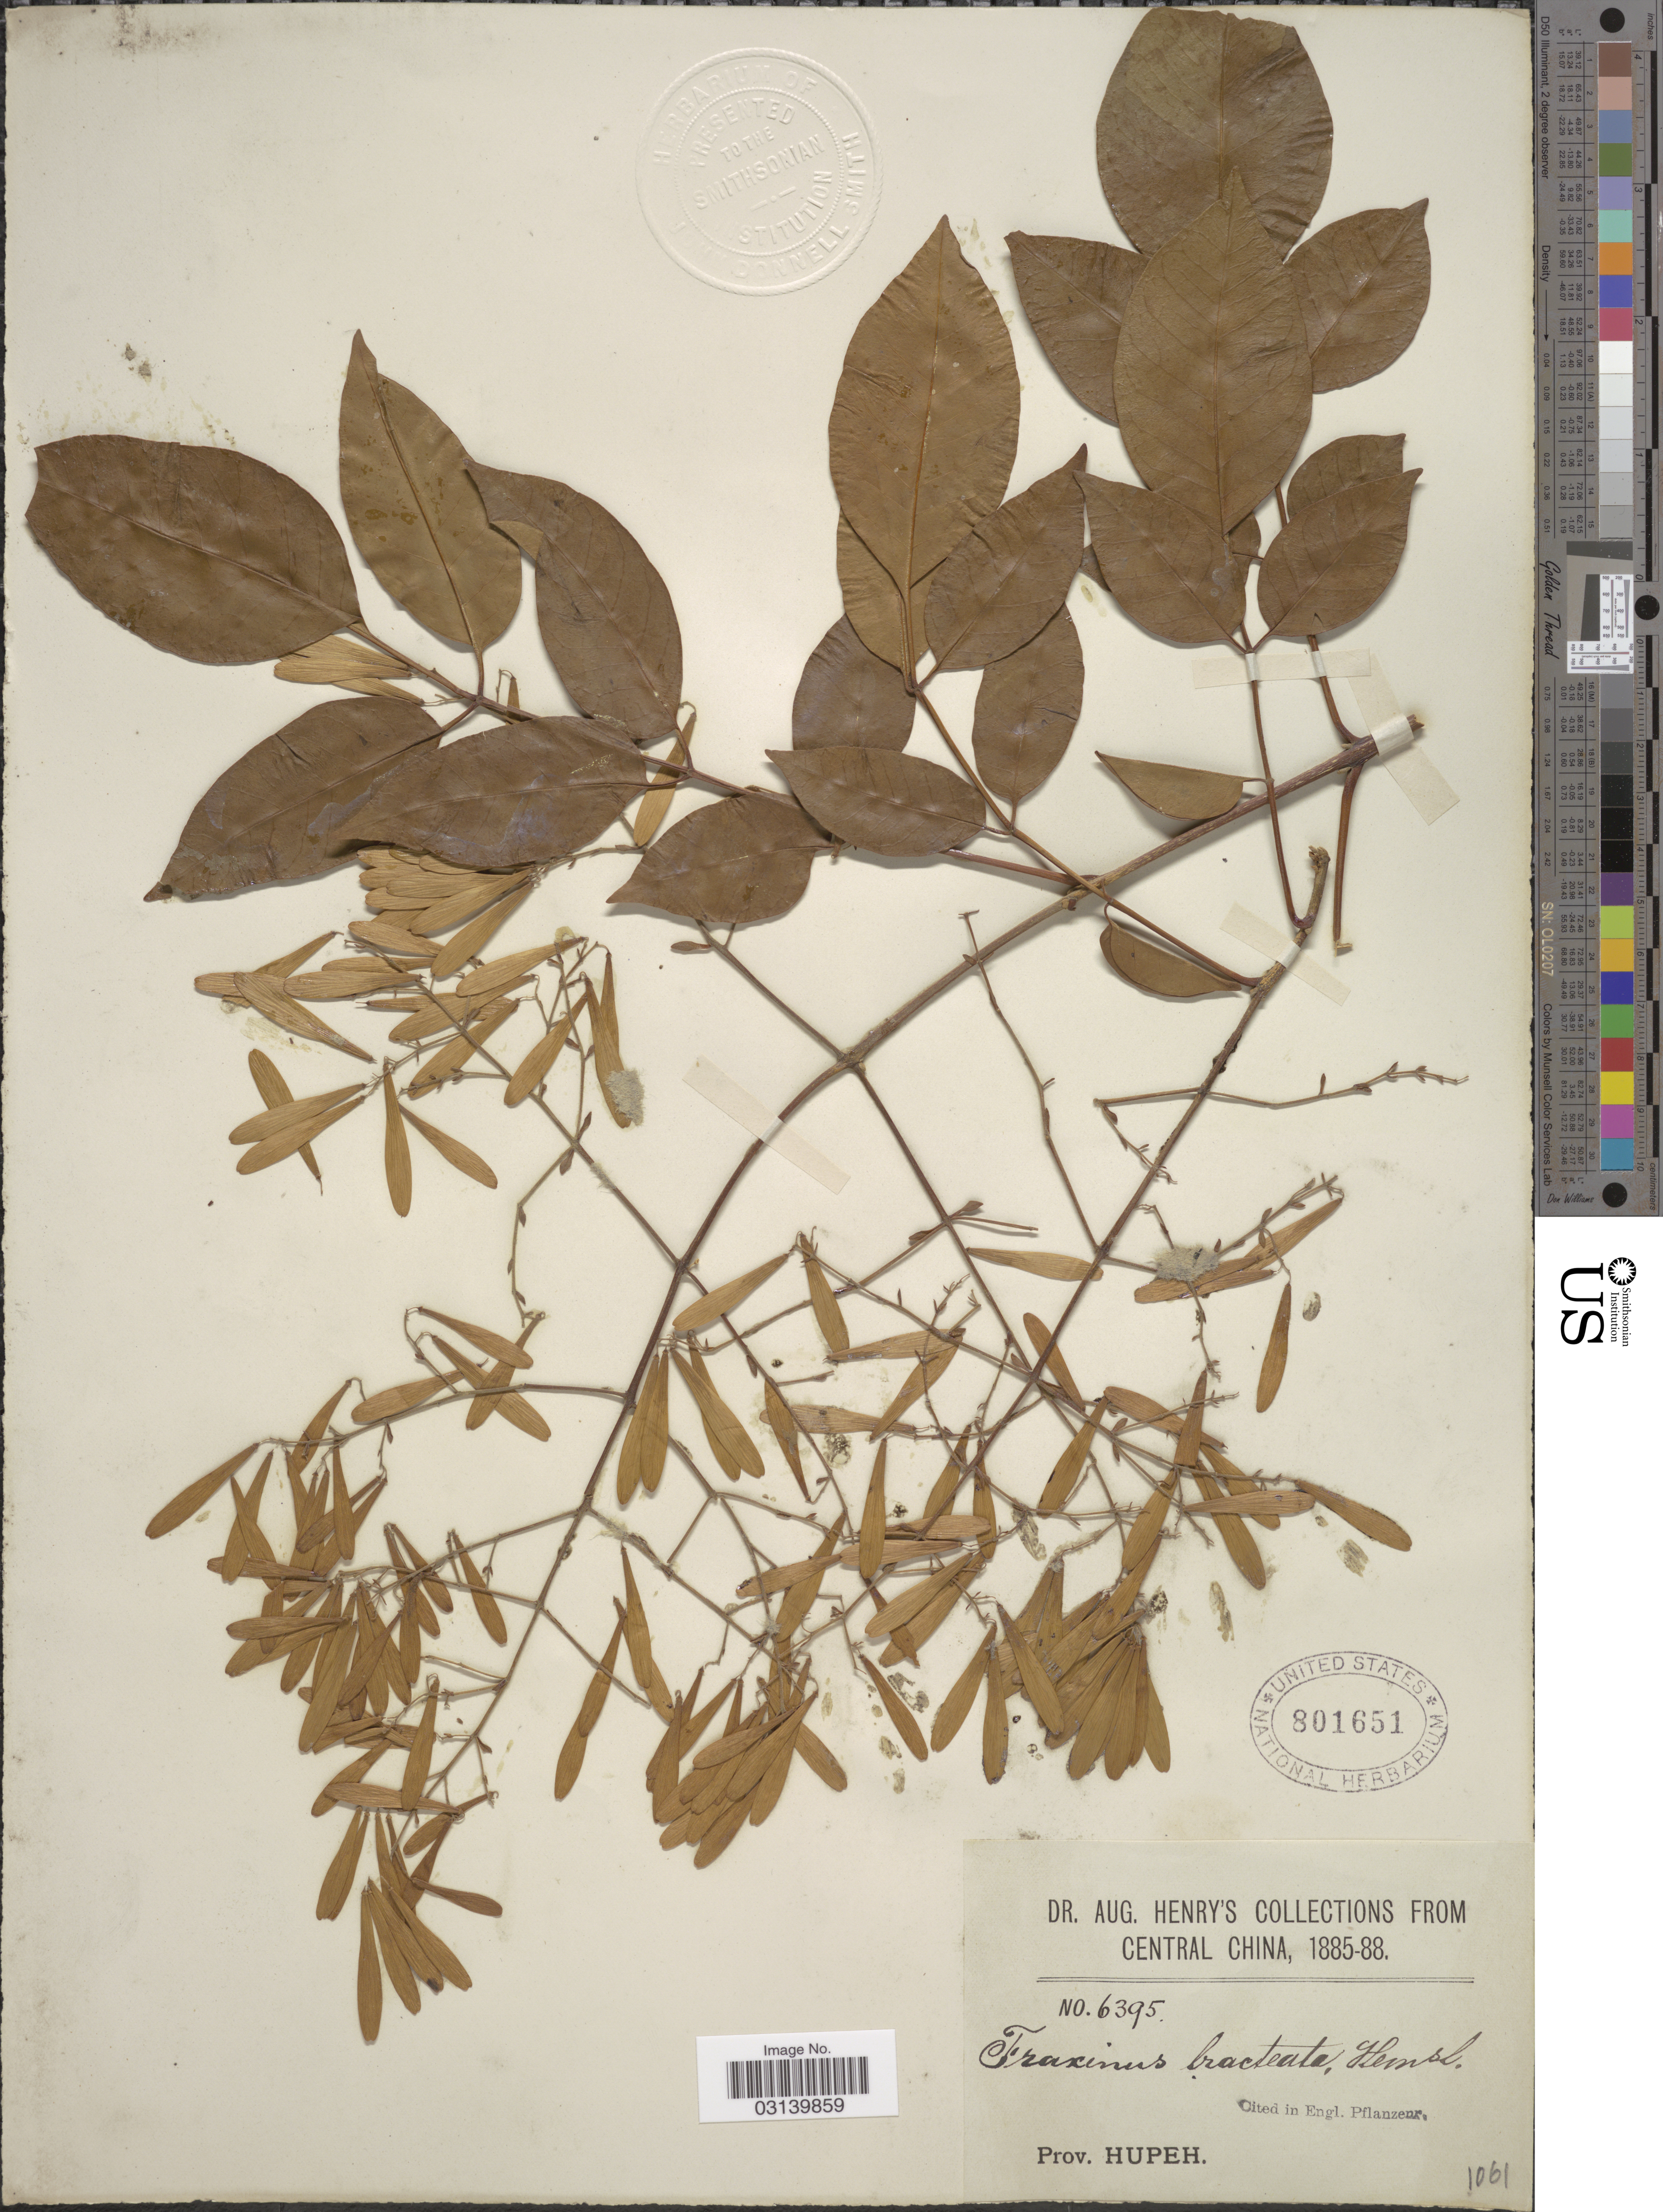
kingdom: Plantae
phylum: Tracheophyta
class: Magnoliopsida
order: Lamiales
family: Oleaceae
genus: Fraxinus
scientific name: Fraxinus griffithii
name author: C.B. Clarke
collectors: A. Henry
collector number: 6395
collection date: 1885/1888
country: China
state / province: Hubei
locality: Central China. Prov. Hupeh.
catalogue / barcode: US 801651